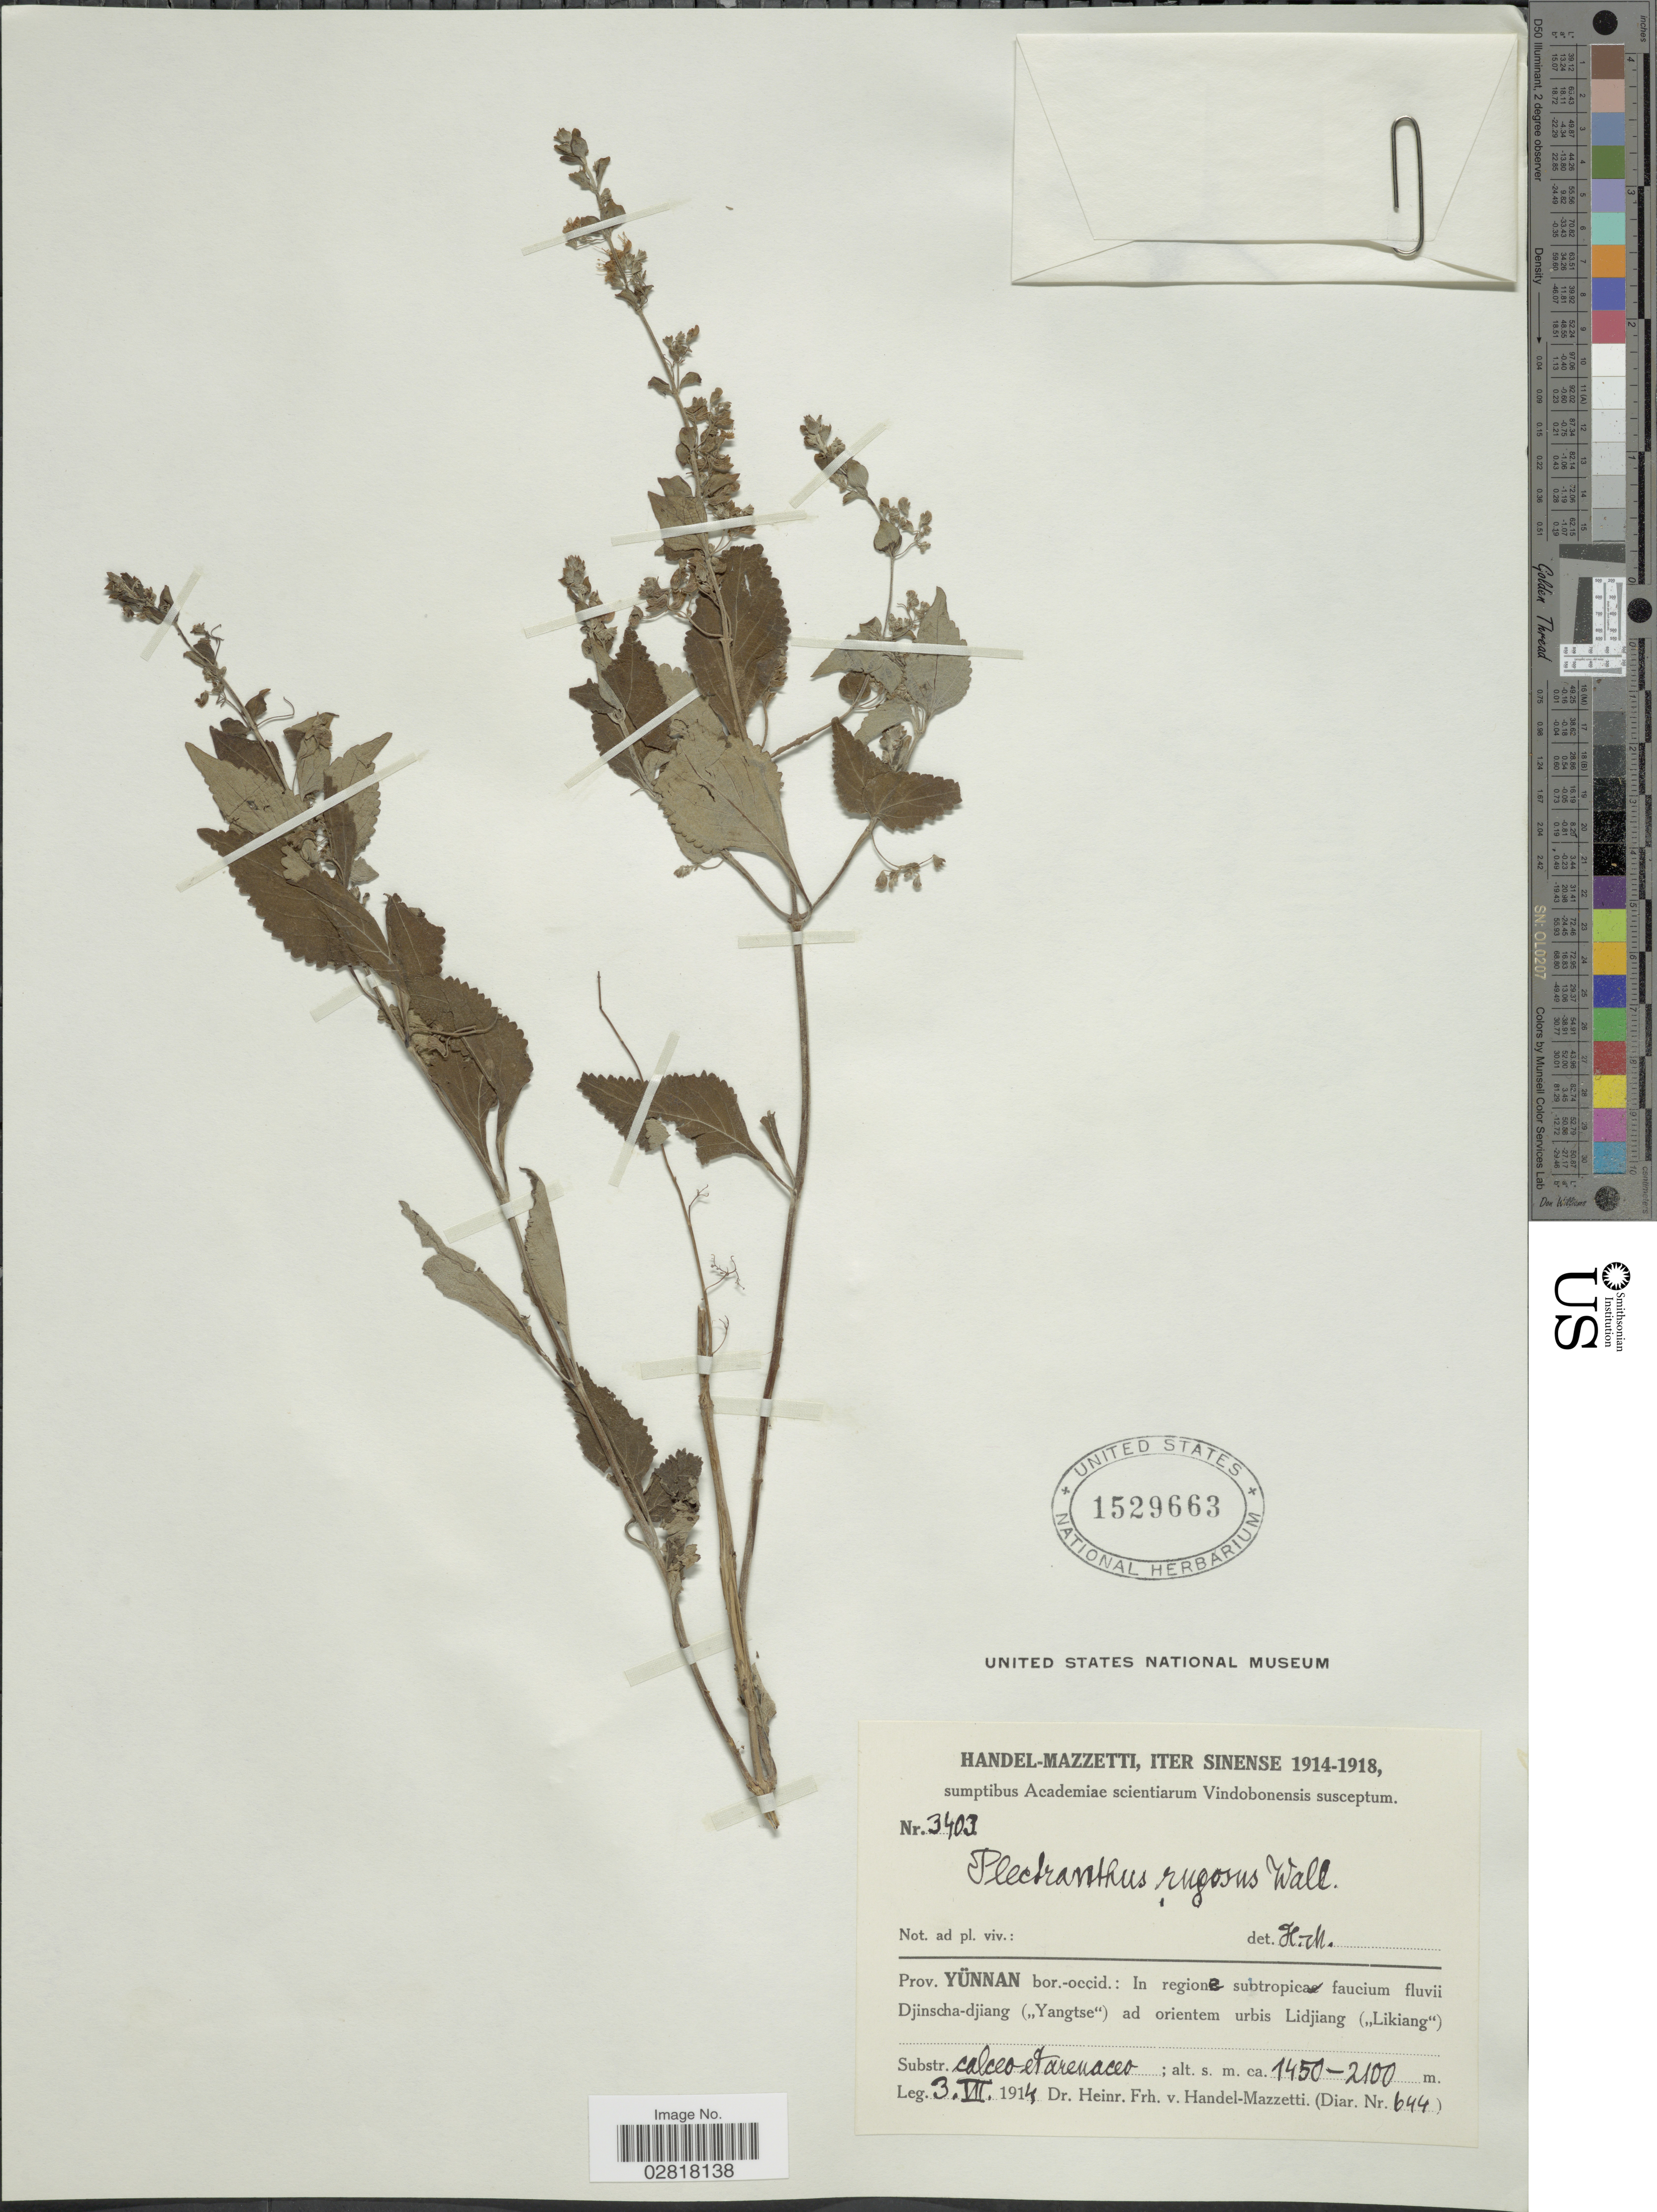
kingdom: Plantae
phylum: Tracheophyta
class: Magnoliopsida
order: Lamiales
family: Lamiaceae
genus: Plectranthus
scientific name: Plectranthus rugosus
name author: Wall. ex Benth.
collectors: H. Handel-Mazzetti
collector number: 3403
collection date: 1914-07-03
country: China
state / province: Yunnan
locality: Sinense, prov. Yünnan bor.-occid.: In regione subtropica faucium fluvii Djinscha-djiang ("Yangtse") ad orientem urbis Lidjiang ("Likiang").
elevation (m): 1450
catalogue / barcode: US 1529663